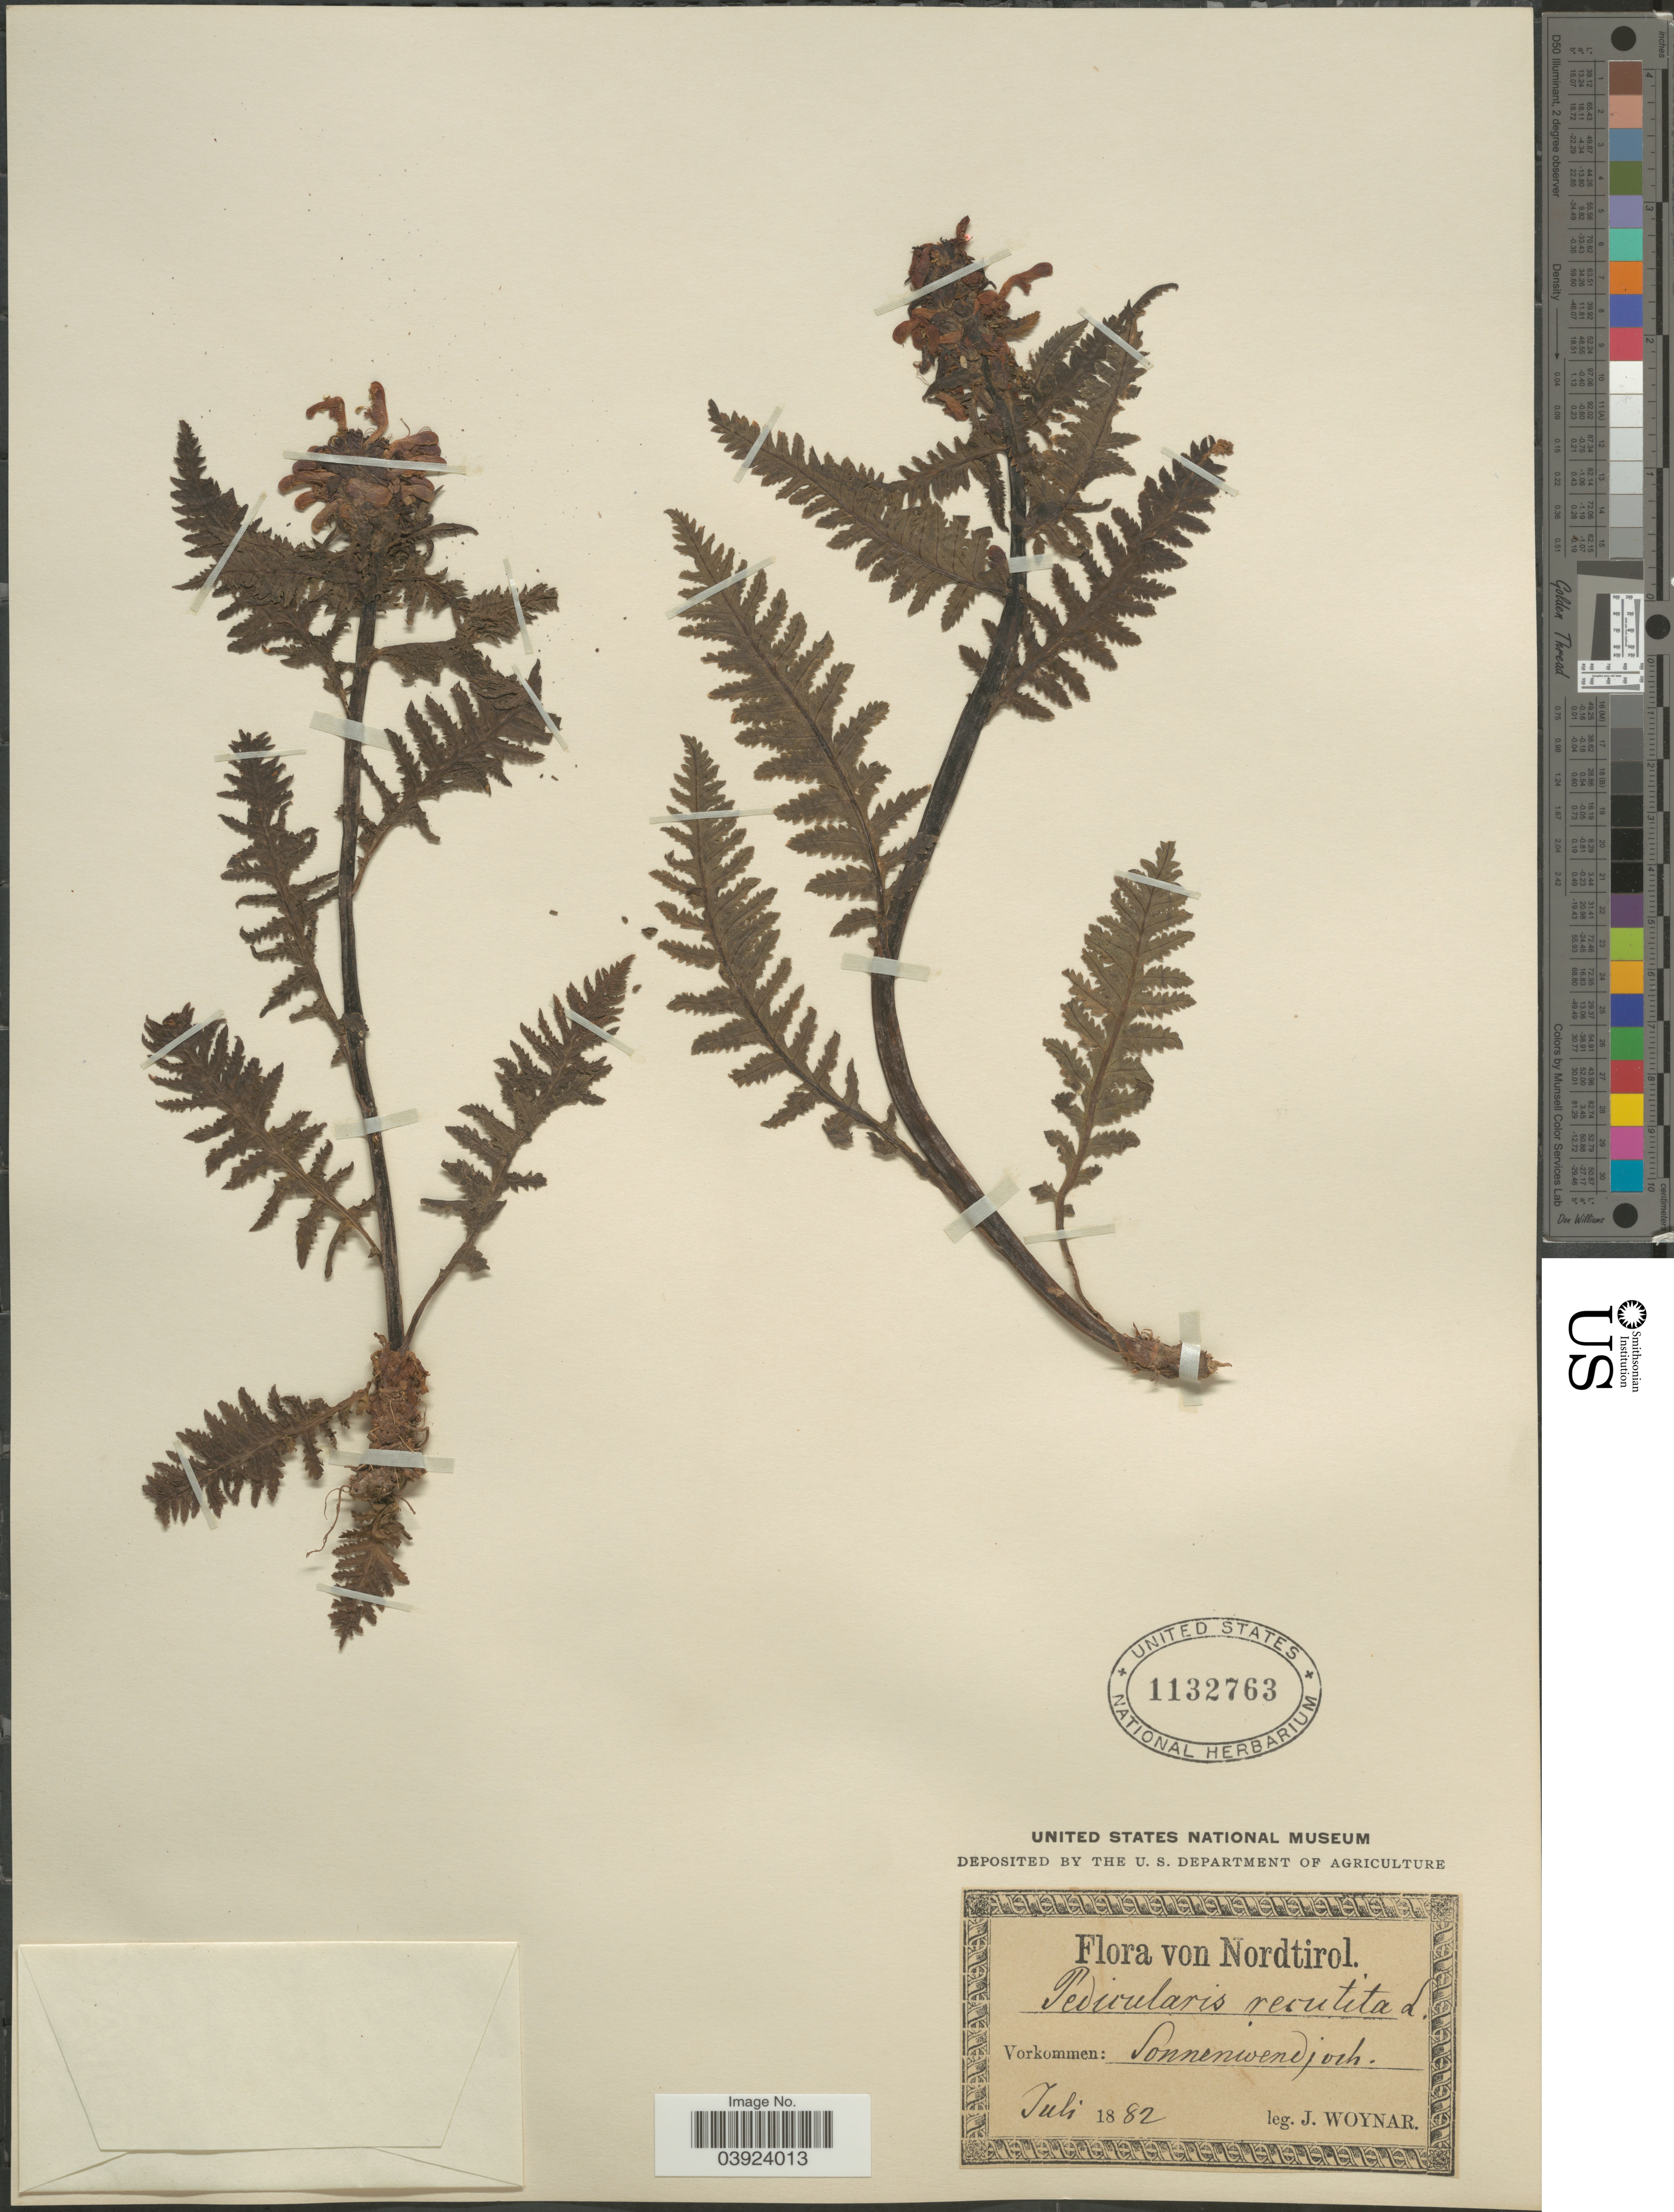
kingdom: Plantae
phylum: Tracheophyta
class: Magnoliopsida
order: Lamiales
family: Orobanchaceae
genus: Pedicularis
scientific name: Pedicularis recutita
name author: L.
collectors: J. Woynar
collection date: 1882-07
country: Austria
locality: Nordtirol. Sonnenwendjoch.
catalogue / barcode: US 1132763